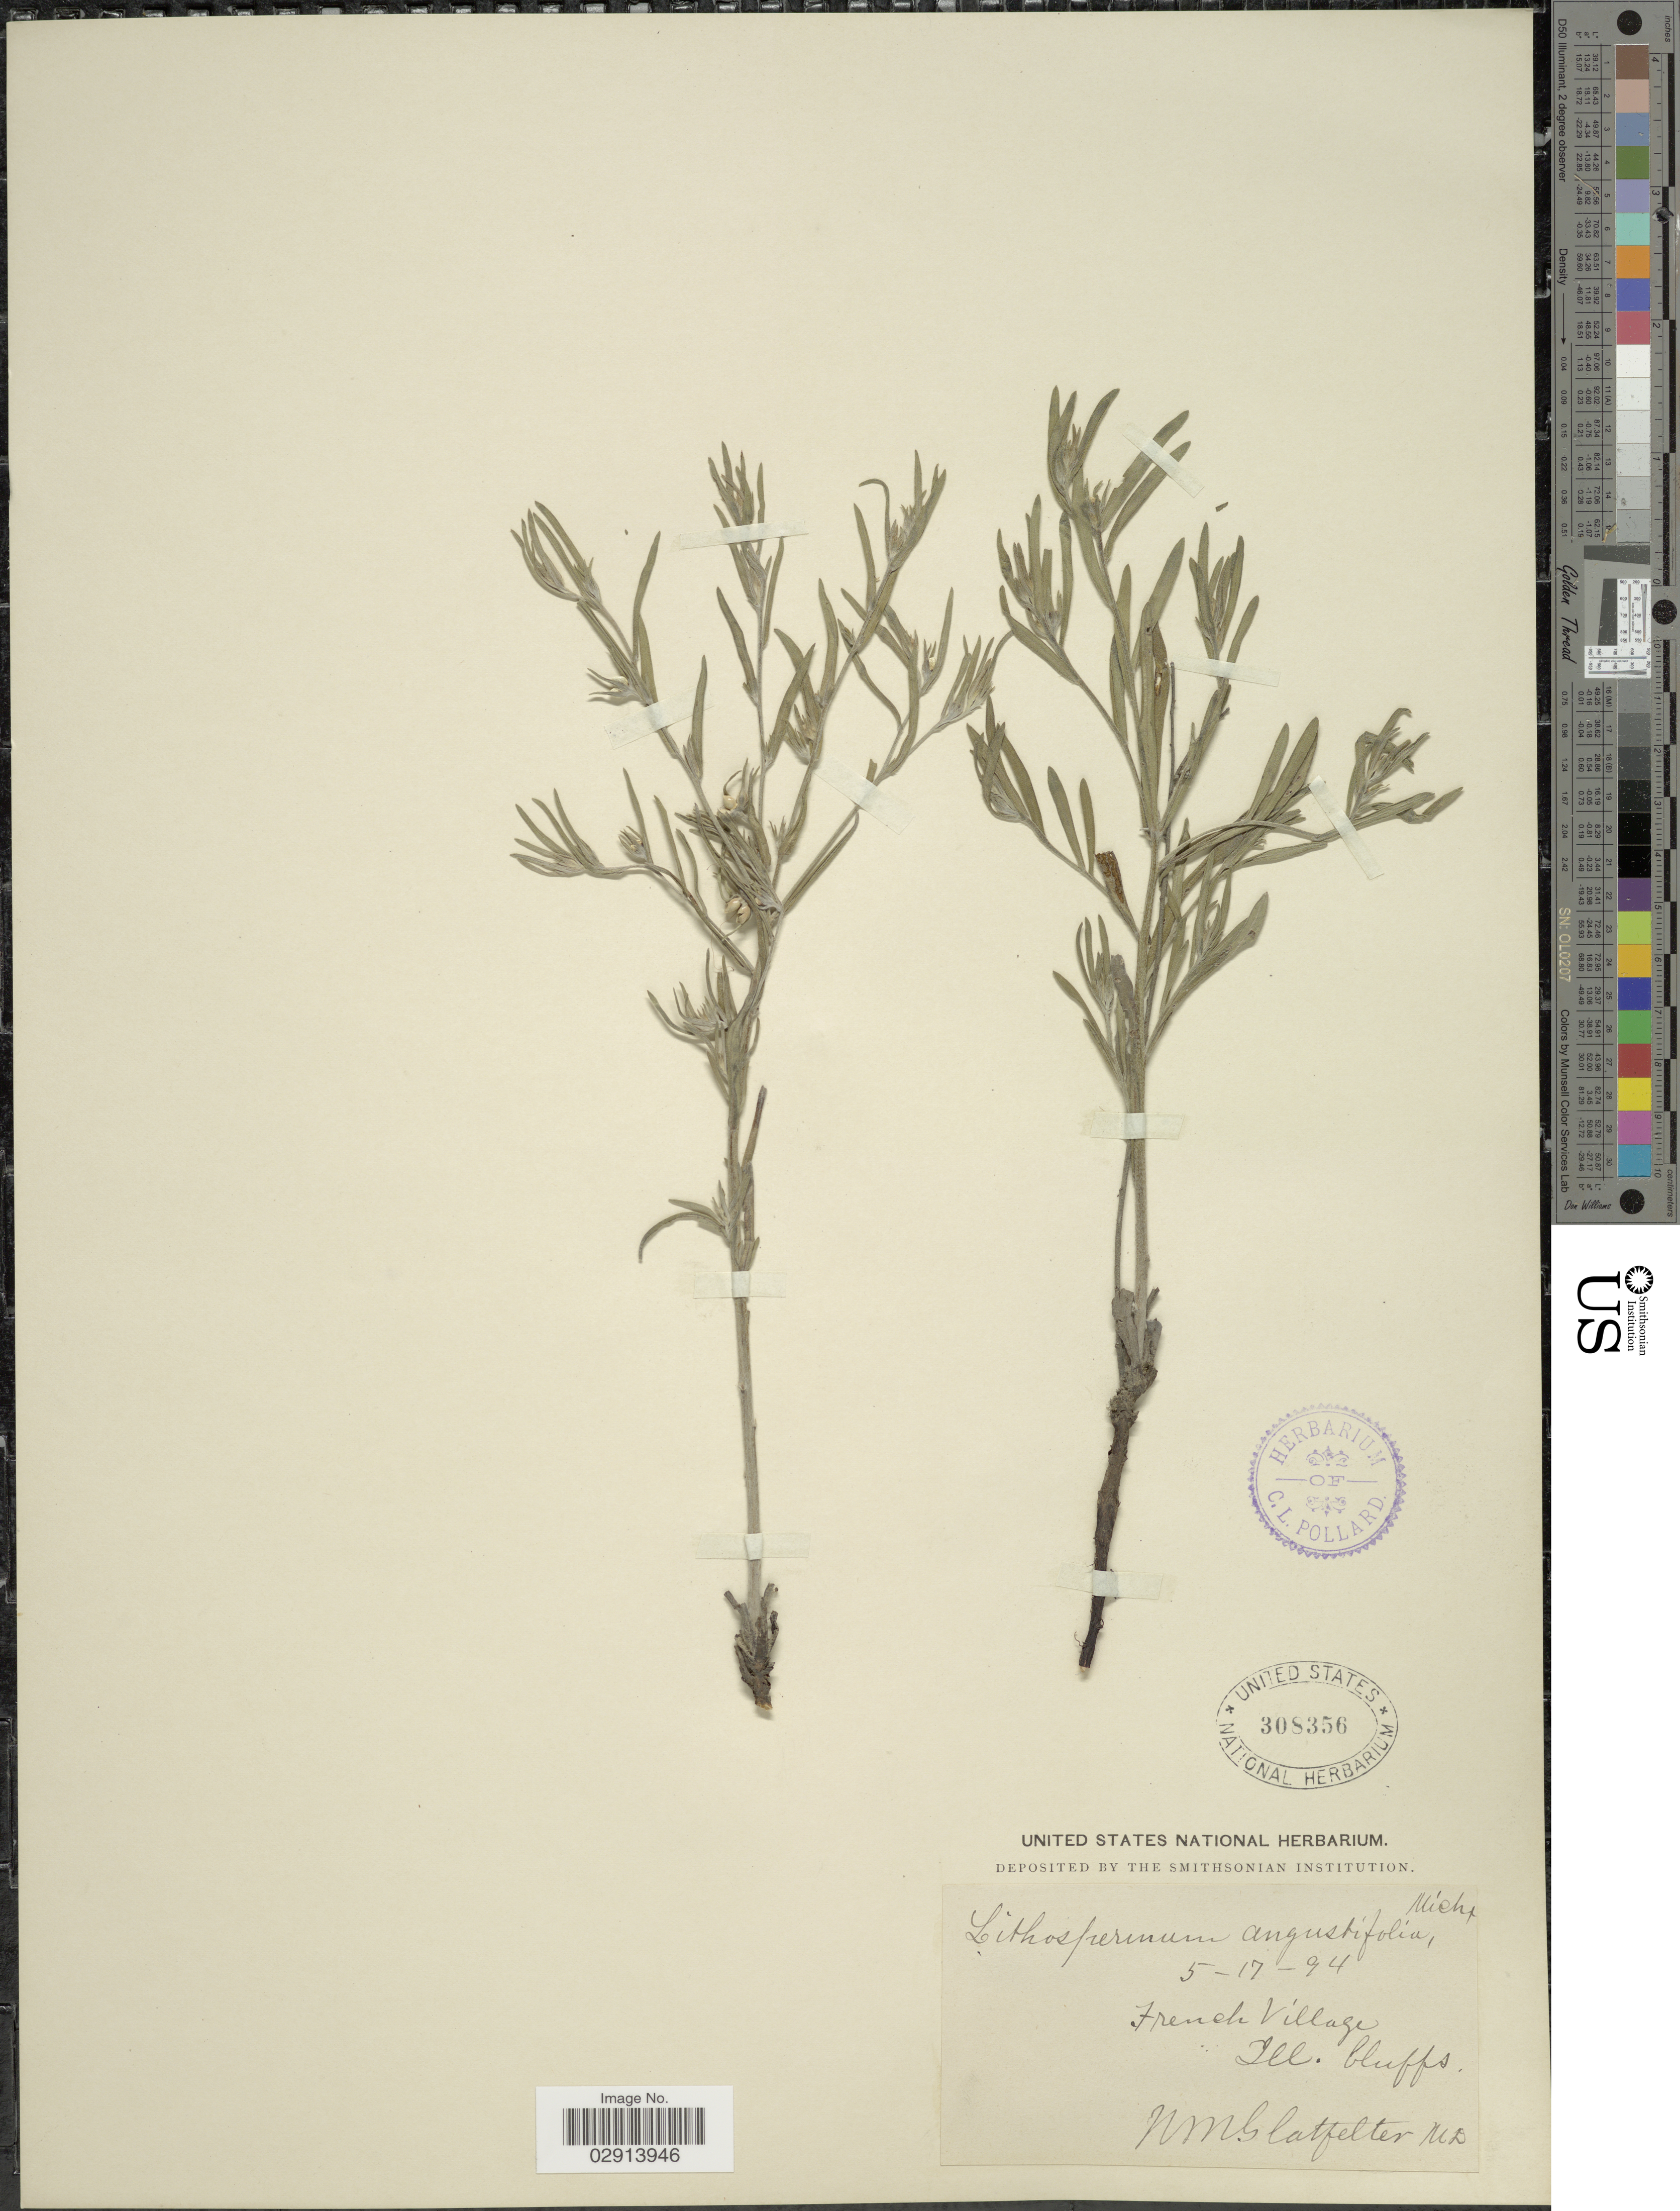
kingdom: Plantae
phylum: Tracheophyta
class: Magnoliopsida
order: Boraginales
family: Boraginaceae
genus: Lithospermum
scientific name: Lithospermum incisum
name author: Lehm.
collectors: N. M. Glatfelter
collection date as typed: Transcribed d/m/y: 17/5/94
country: United States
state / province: Illinois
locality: French Village.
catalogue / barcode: US 308356